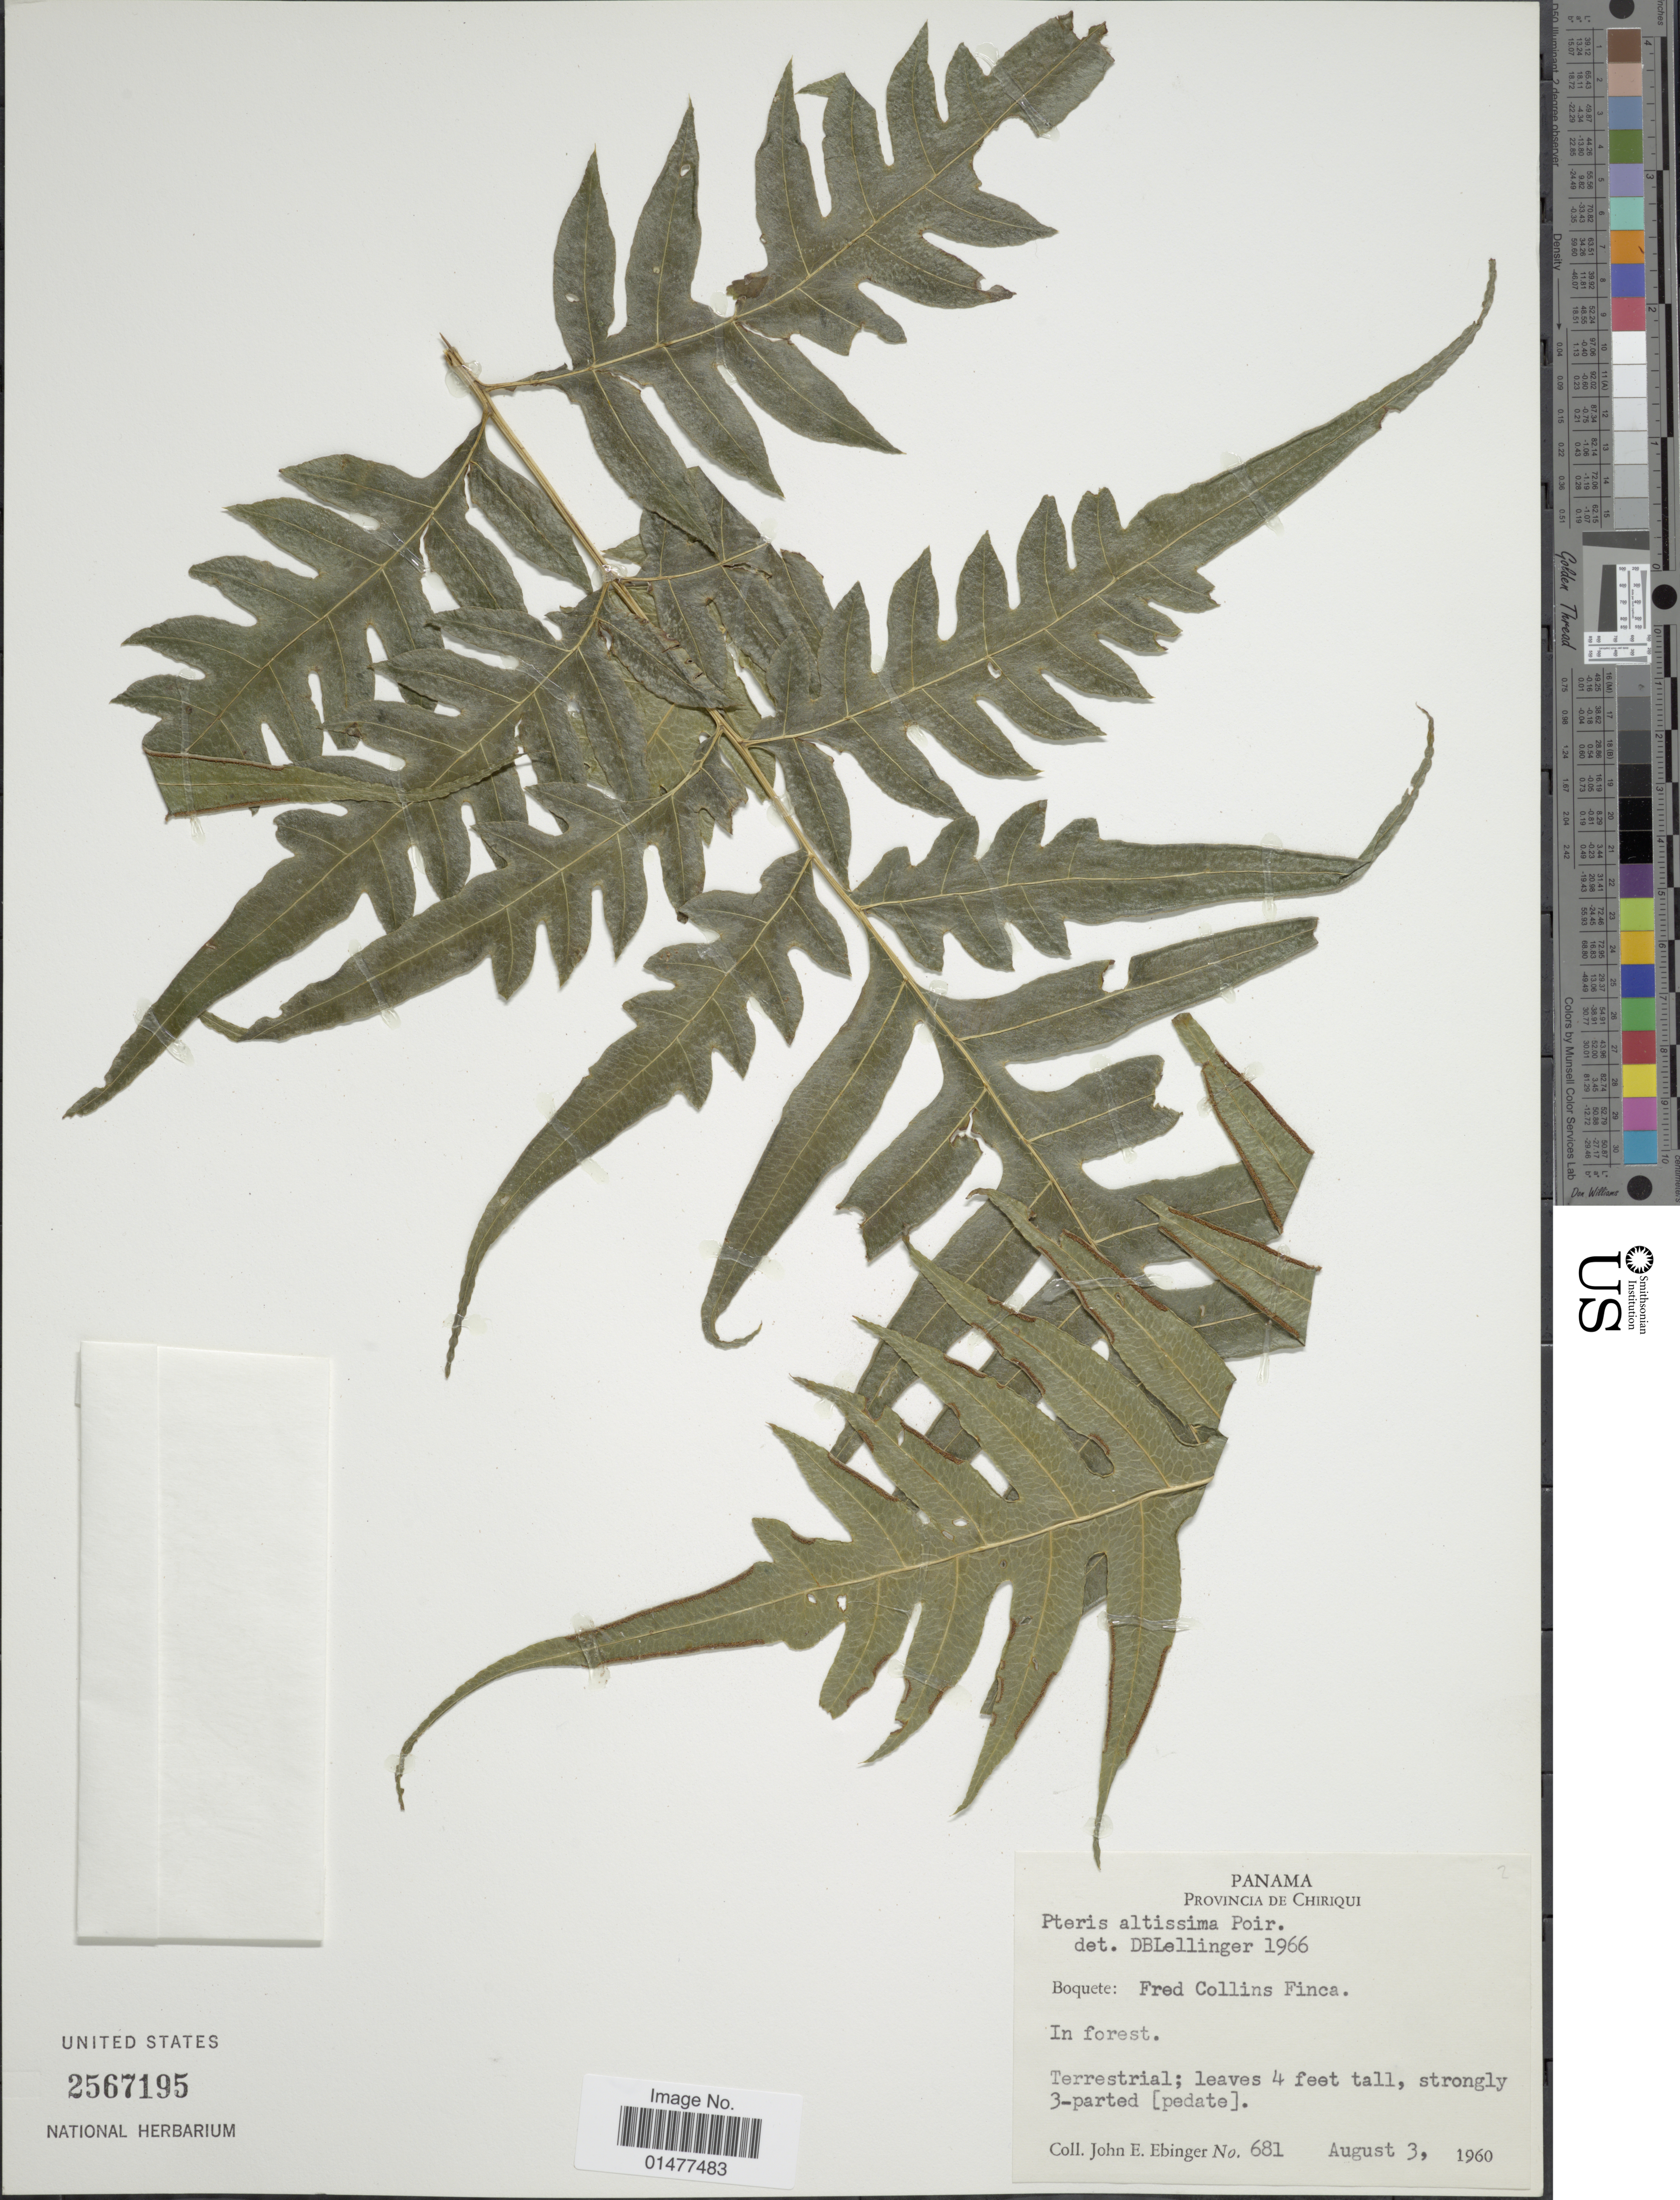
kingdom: Plantae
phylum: Tracheophyta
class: Polypodiopsida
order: Polypodiales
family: Pteridaceae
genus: Pteris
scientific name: Pteris altissima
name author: Poir.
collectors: J. Ebinger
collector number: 681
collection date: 1960-08-03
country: Panama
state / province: Chiriqui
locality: Boquete: fred Collins Finca.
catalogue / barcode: US 2567195